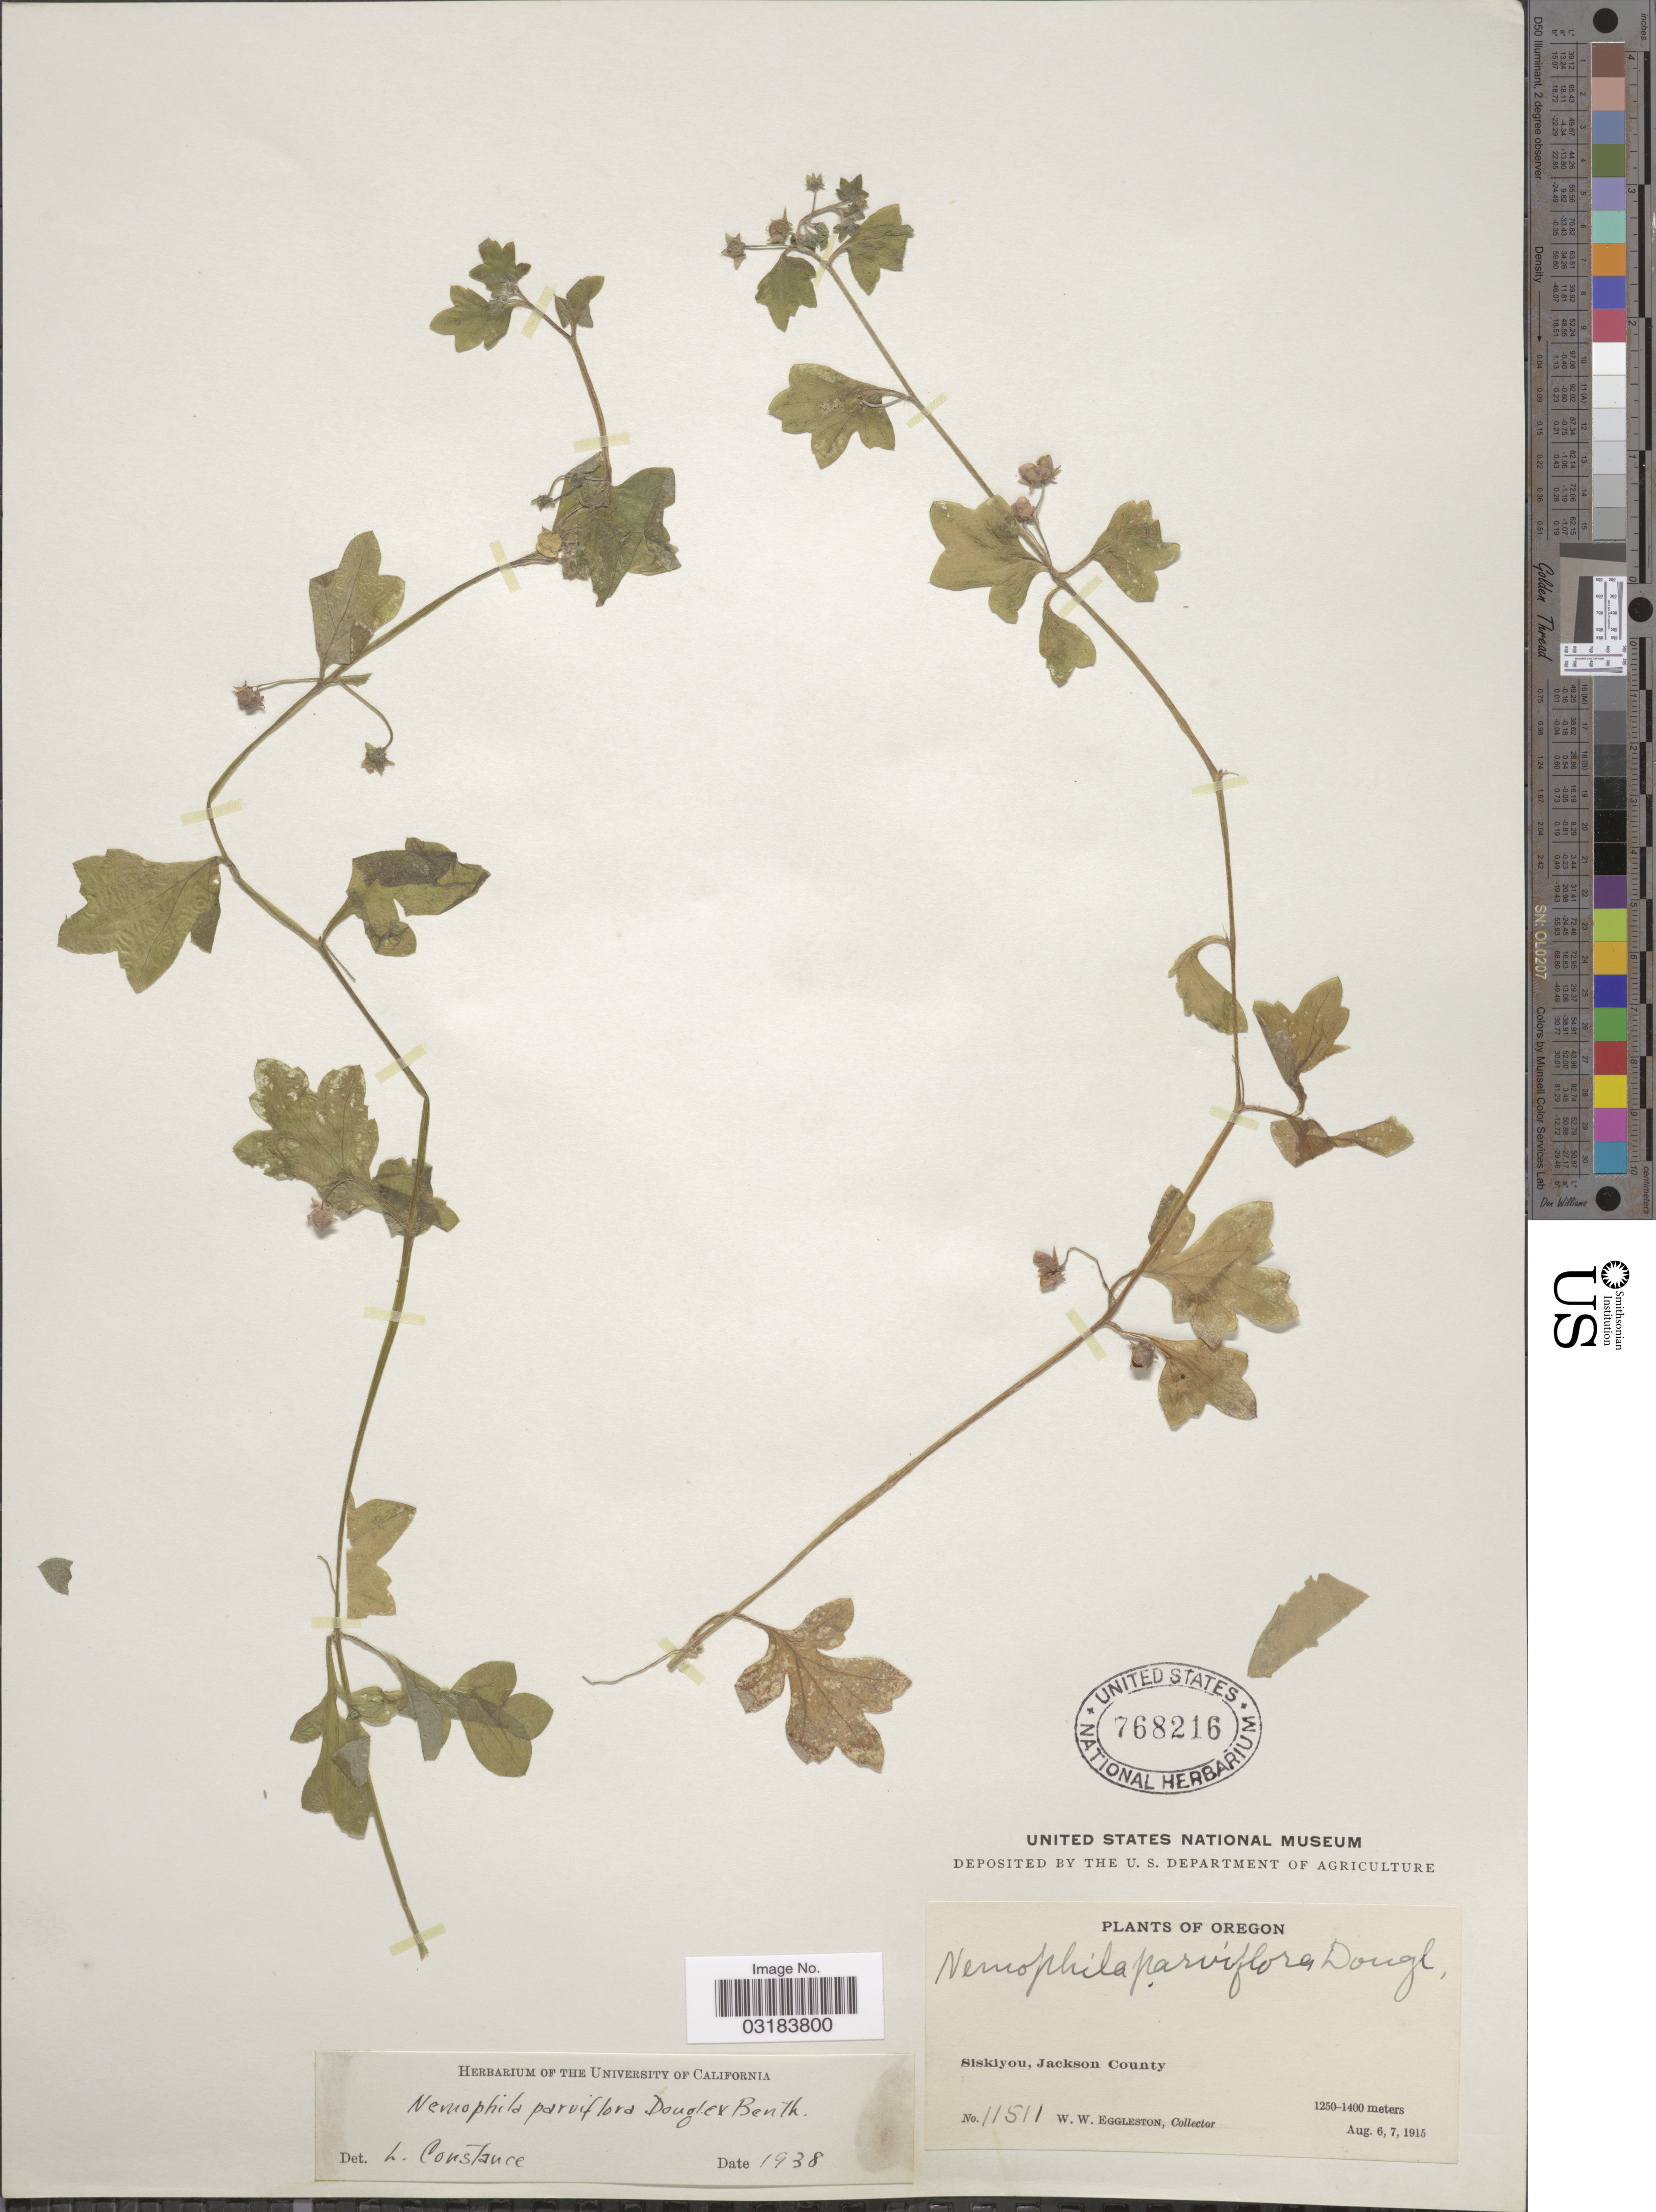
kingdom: Plantae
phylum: Tracheophyta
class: Magnoliopsida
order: Boraginales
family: Hydrophyllaceae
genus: Nemophila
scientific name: Nemophila parviflora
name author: Douglas ex Benth.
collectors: W. W. Eggleston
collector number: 11511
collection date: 1915-08-06/1915-08-07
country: United States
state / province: Oregon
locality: Siskiyou, Jackson County.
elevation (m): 1250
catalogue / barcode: US 768216